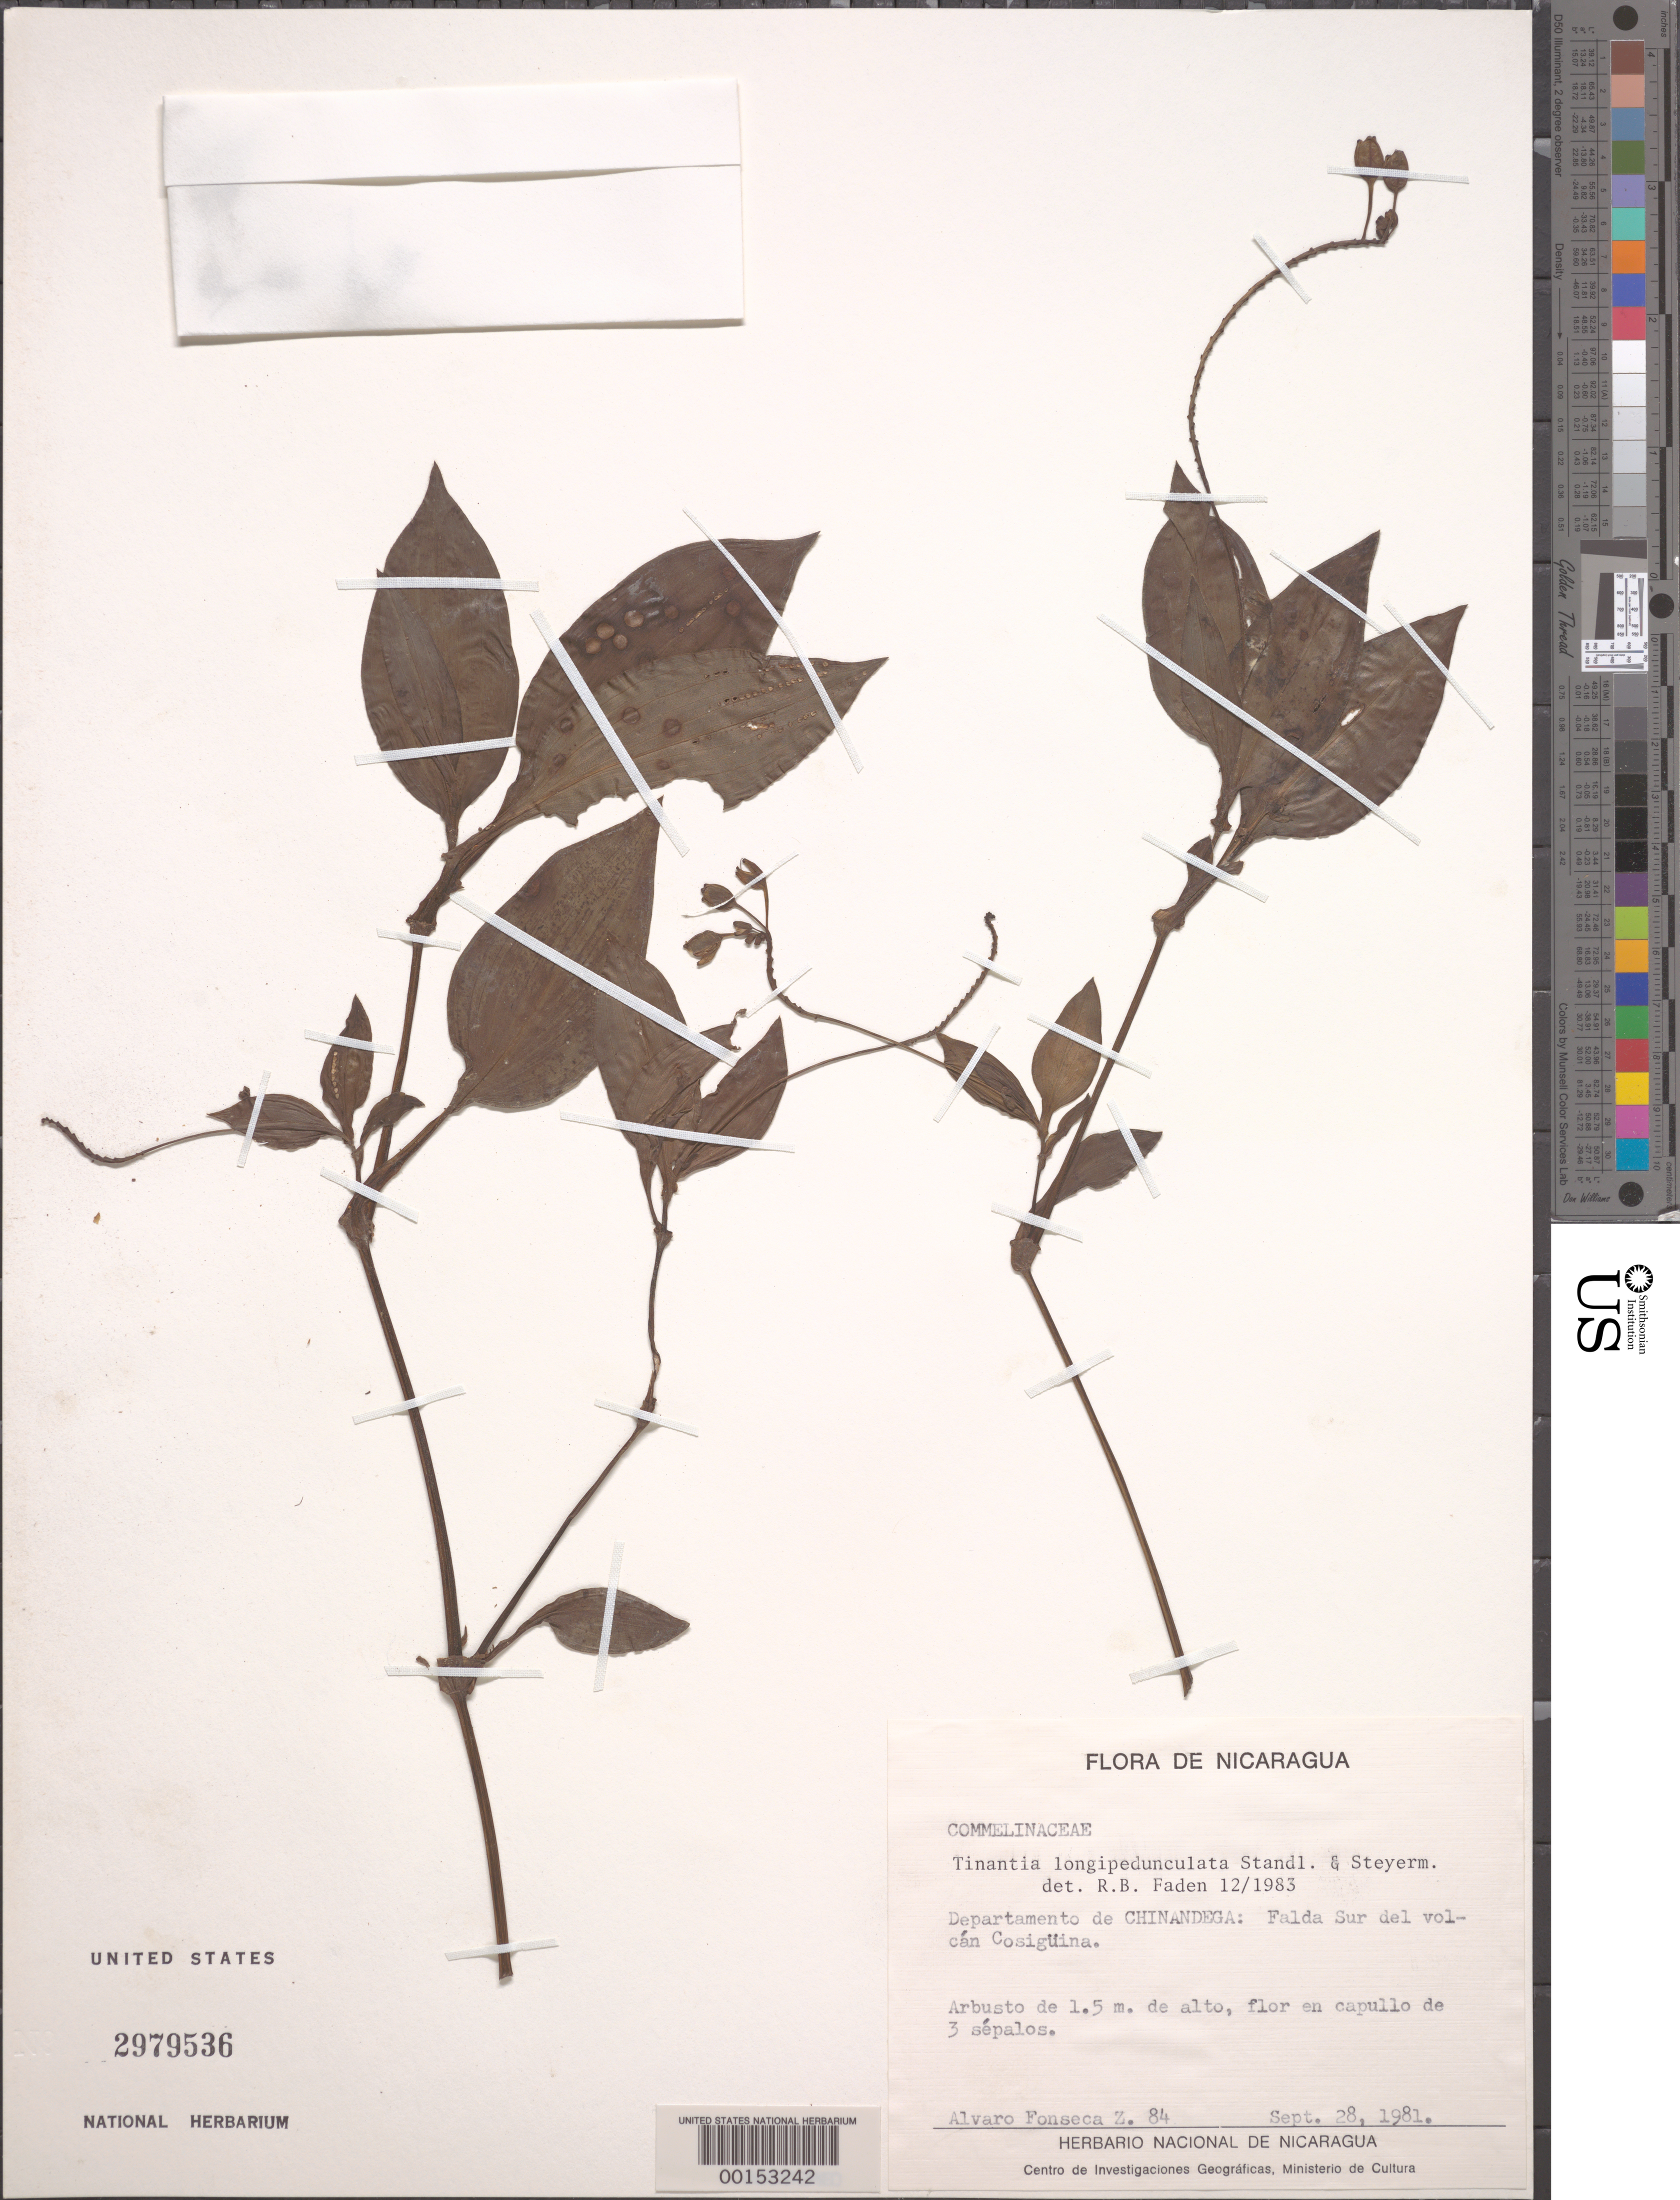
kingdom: Plantae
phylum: Tracheophyta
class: Liliopsida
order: Commelinales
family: Commelinaceae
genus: Tinantia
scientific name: Tinantia longipedunculata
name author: Standl. & Steyerm.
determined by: Faden, Robert B., (US), Smithsonian Institution - National Museum of Natural History (UNITED STATES)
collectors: A. Fonseca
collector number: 84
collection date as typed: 28 Sep 1981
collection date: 1981-09-28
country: Nicaragua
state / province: Chinandega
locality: Volcan cosiguina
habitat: Hillside near volcano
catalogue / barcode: US 2979536